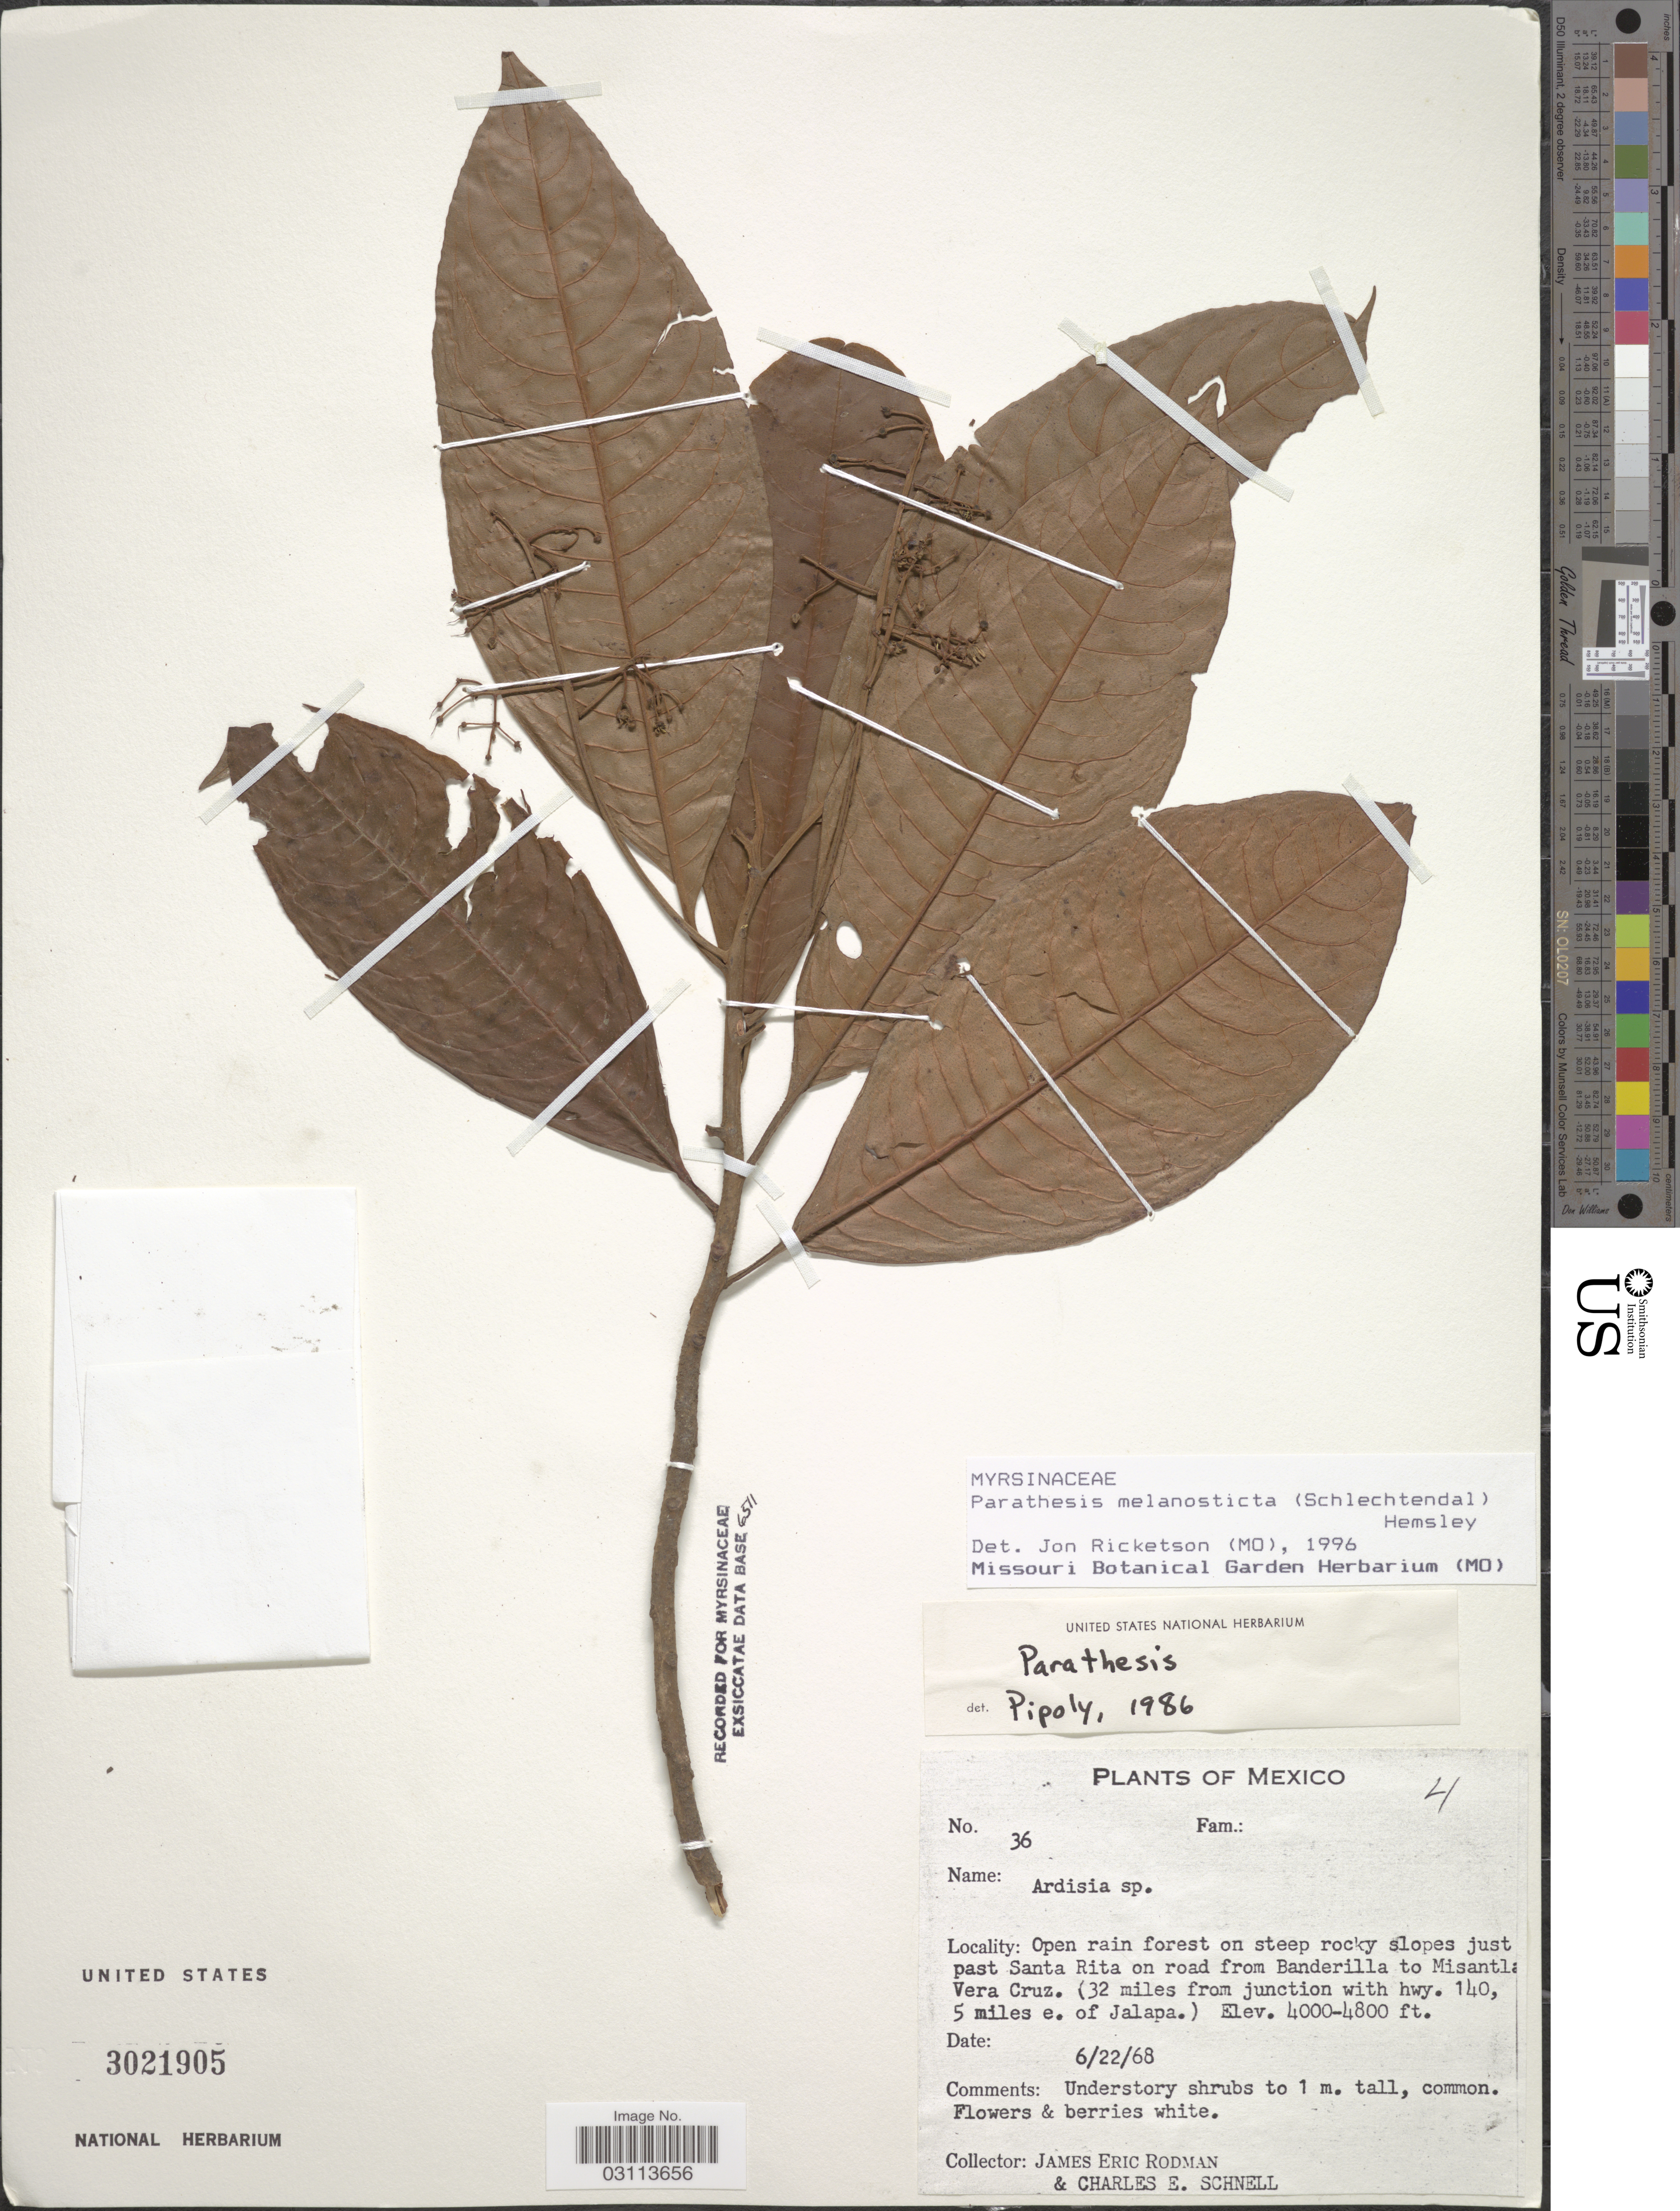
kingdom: Plantae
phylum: Tracheophyta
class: Magnoliopsida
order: Ericales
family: Primulaceae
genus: Parathesis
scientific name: Parathesis melanosticta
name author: (Schltdl.) Hemsl.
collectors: J. Rodman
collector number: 36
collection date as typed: Transcribed d/m/y: 22/6/68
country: Mexico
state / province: Veracruz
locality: Open rain forest on steep rocky slopes just past Santa Rita on road from Banderilla to Misantla. (32 miles from junction with hwy. 140, 5 miles e. of Jalapa.)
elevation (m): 1219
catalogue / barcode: US 3021905